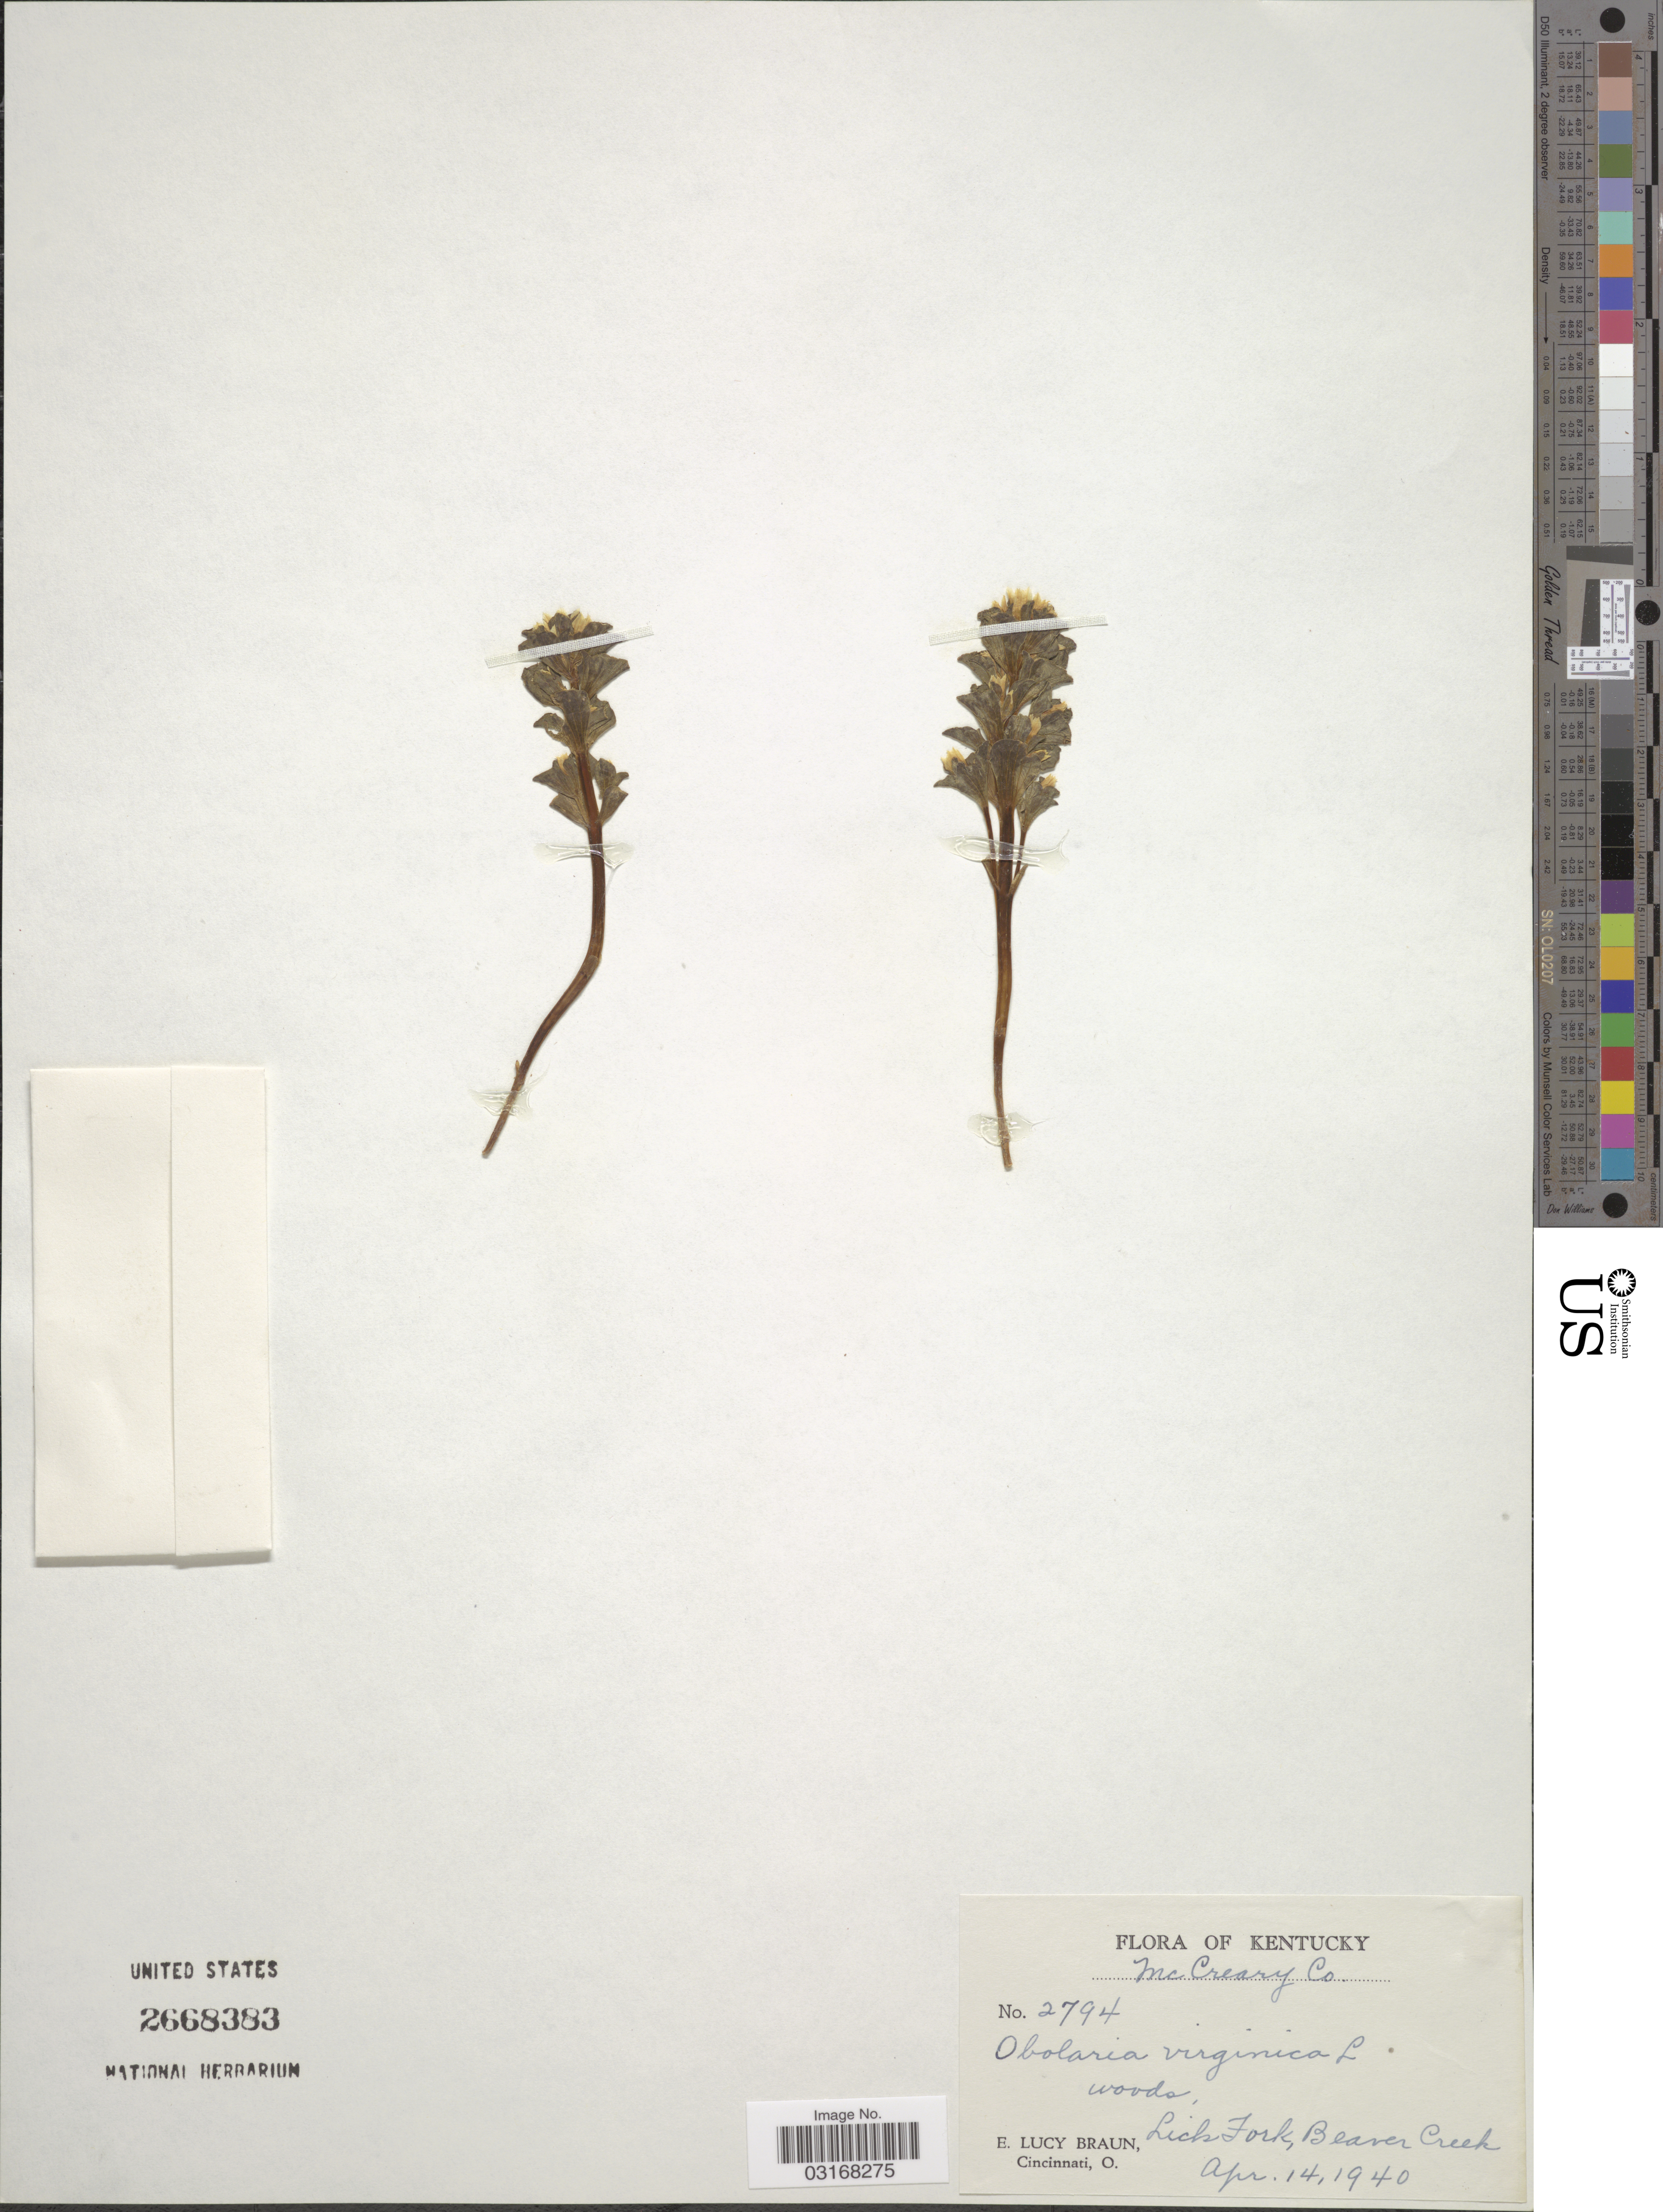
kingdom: Plantae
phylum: Tracheophyta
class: Magnoliopsida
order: Gentianales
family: Gentianaceae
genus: Obolaria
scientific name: Obolaria virginica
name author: L.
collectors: E. Braun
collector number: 2794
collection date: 1940-04-14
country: United States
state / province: Kentucky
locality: McCreary Co. Lick Fork, Beaver Creek.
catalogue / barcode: US 2668383